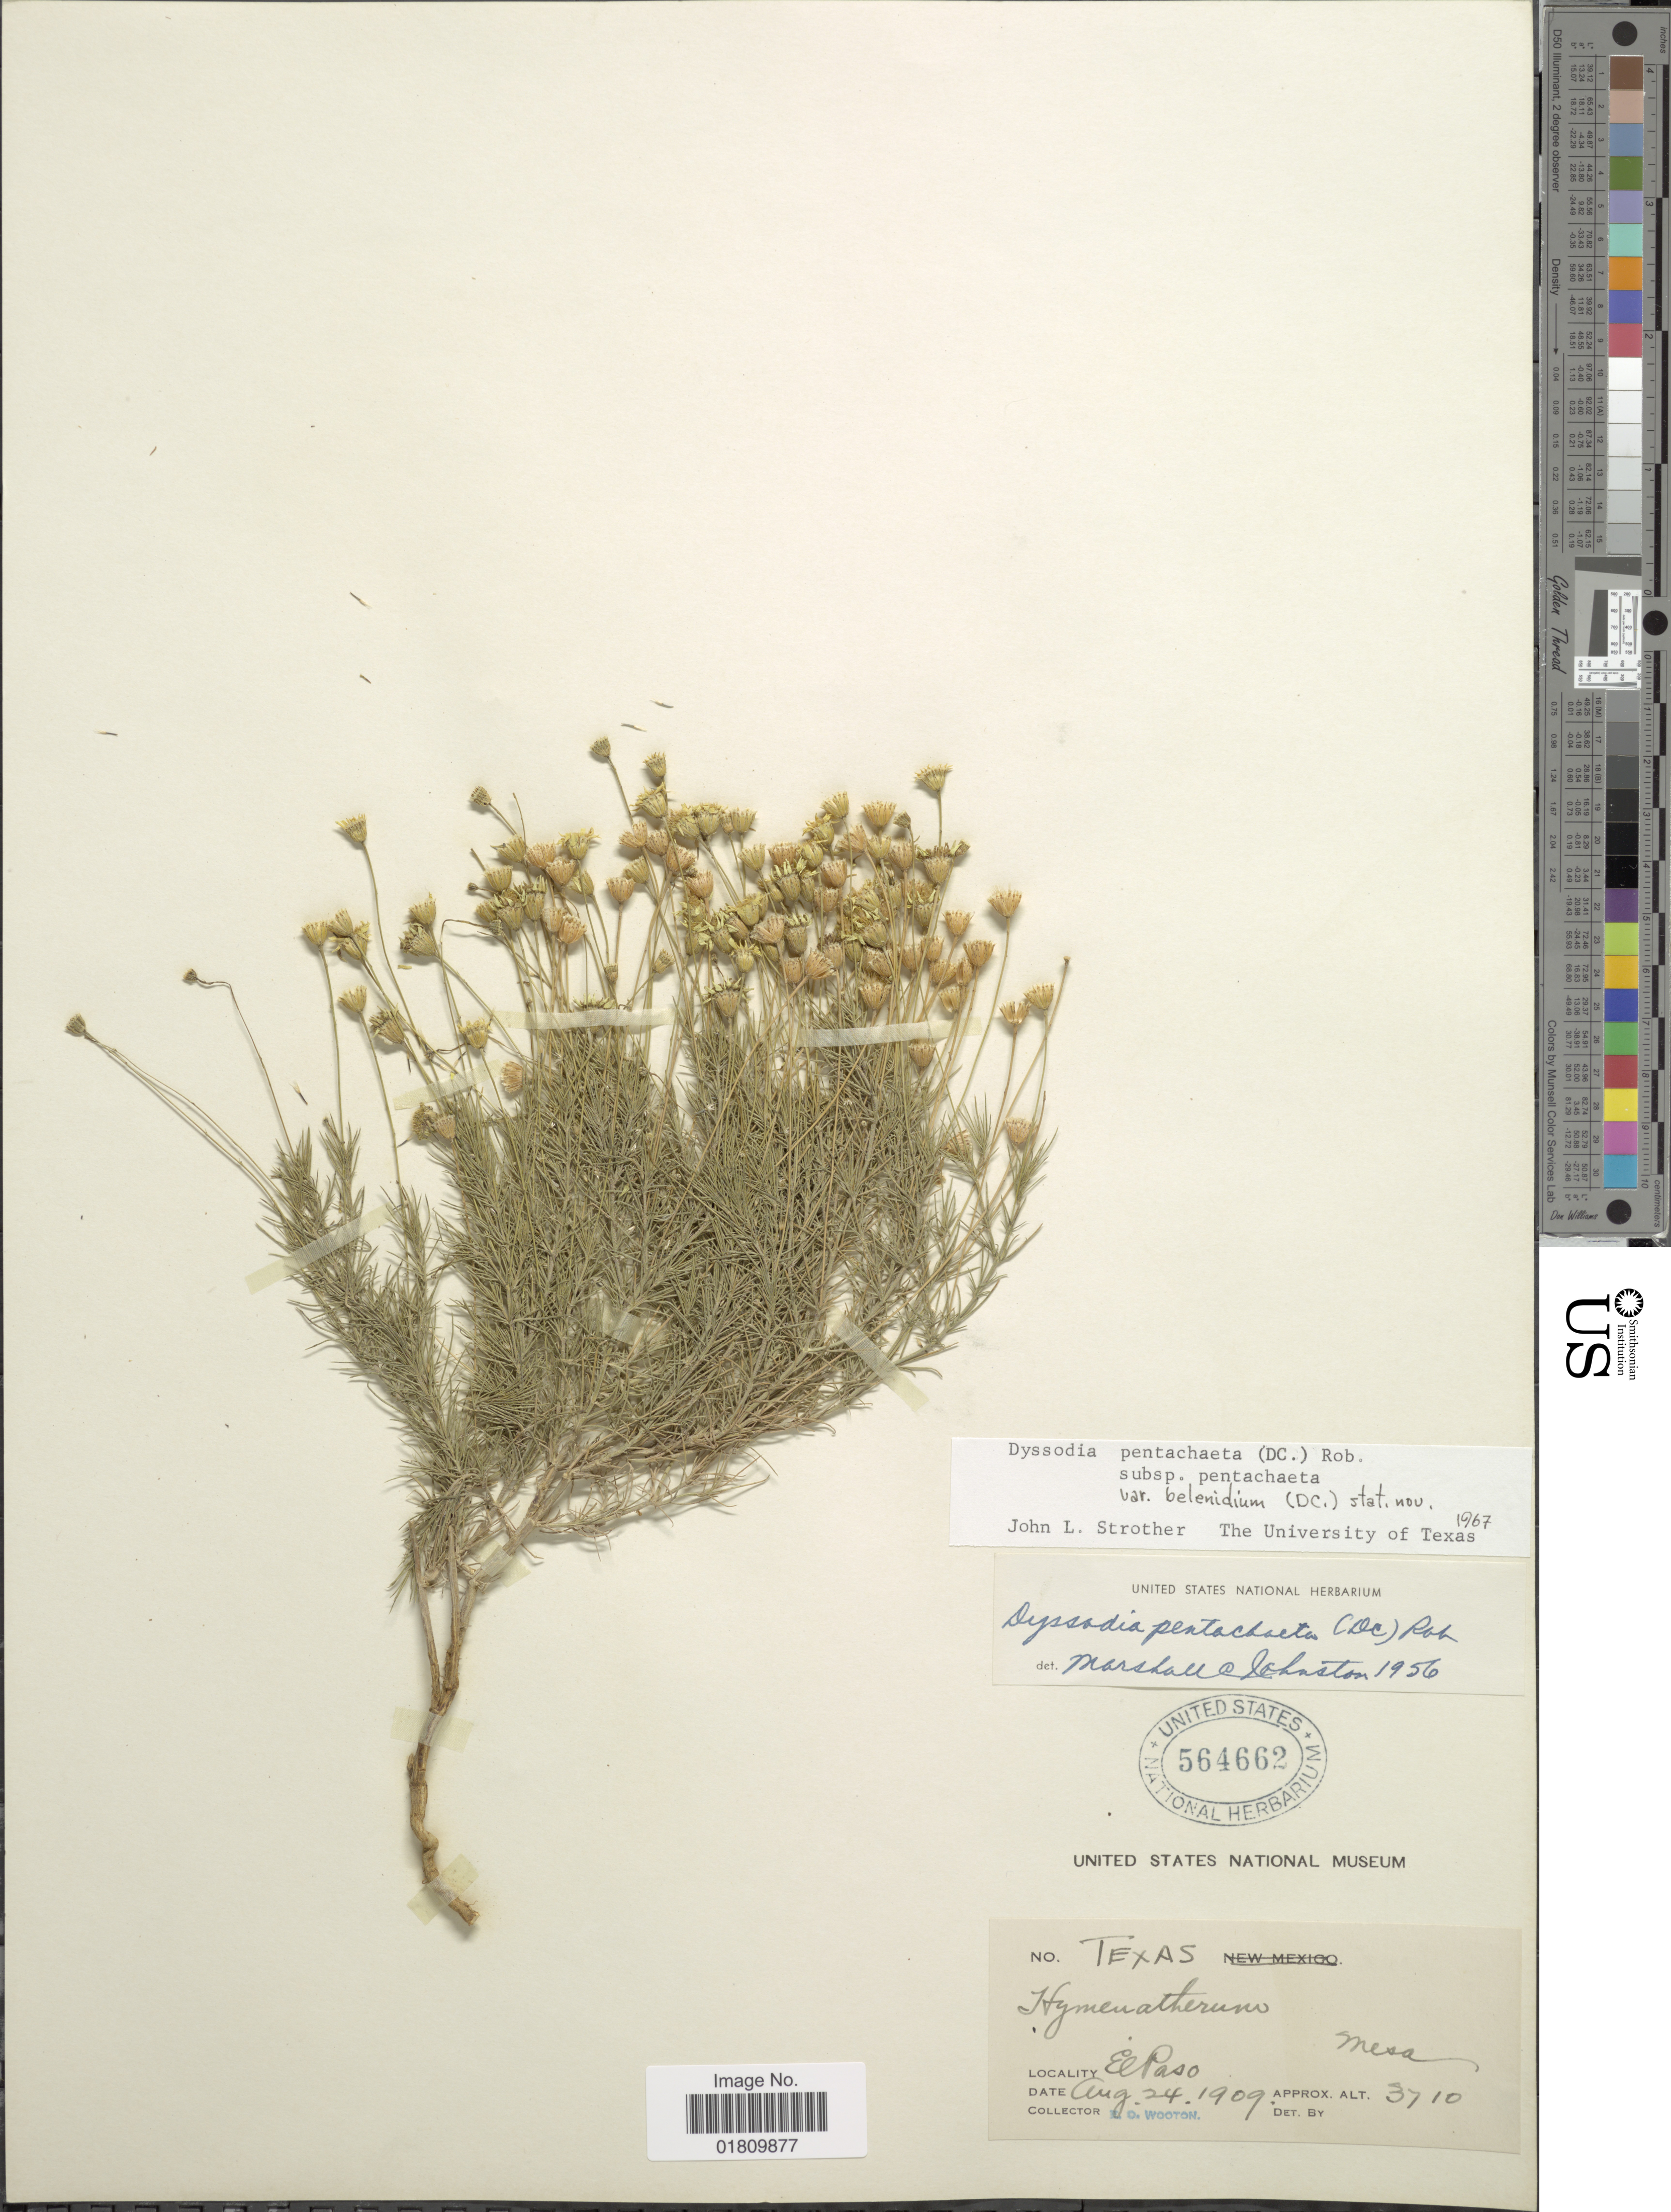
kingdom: Plantae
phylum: Tracheophyta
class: Magnoliopsida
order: Asterales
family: Asteraceae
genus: Thymophylla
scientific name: Thymophylla pentachaeta var. belenidium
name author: (DC.) Strother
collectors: E. O. Wooton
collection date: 1909-08-24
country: United States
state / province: Texas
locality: El Paso, Mesa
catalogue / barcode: US 564662